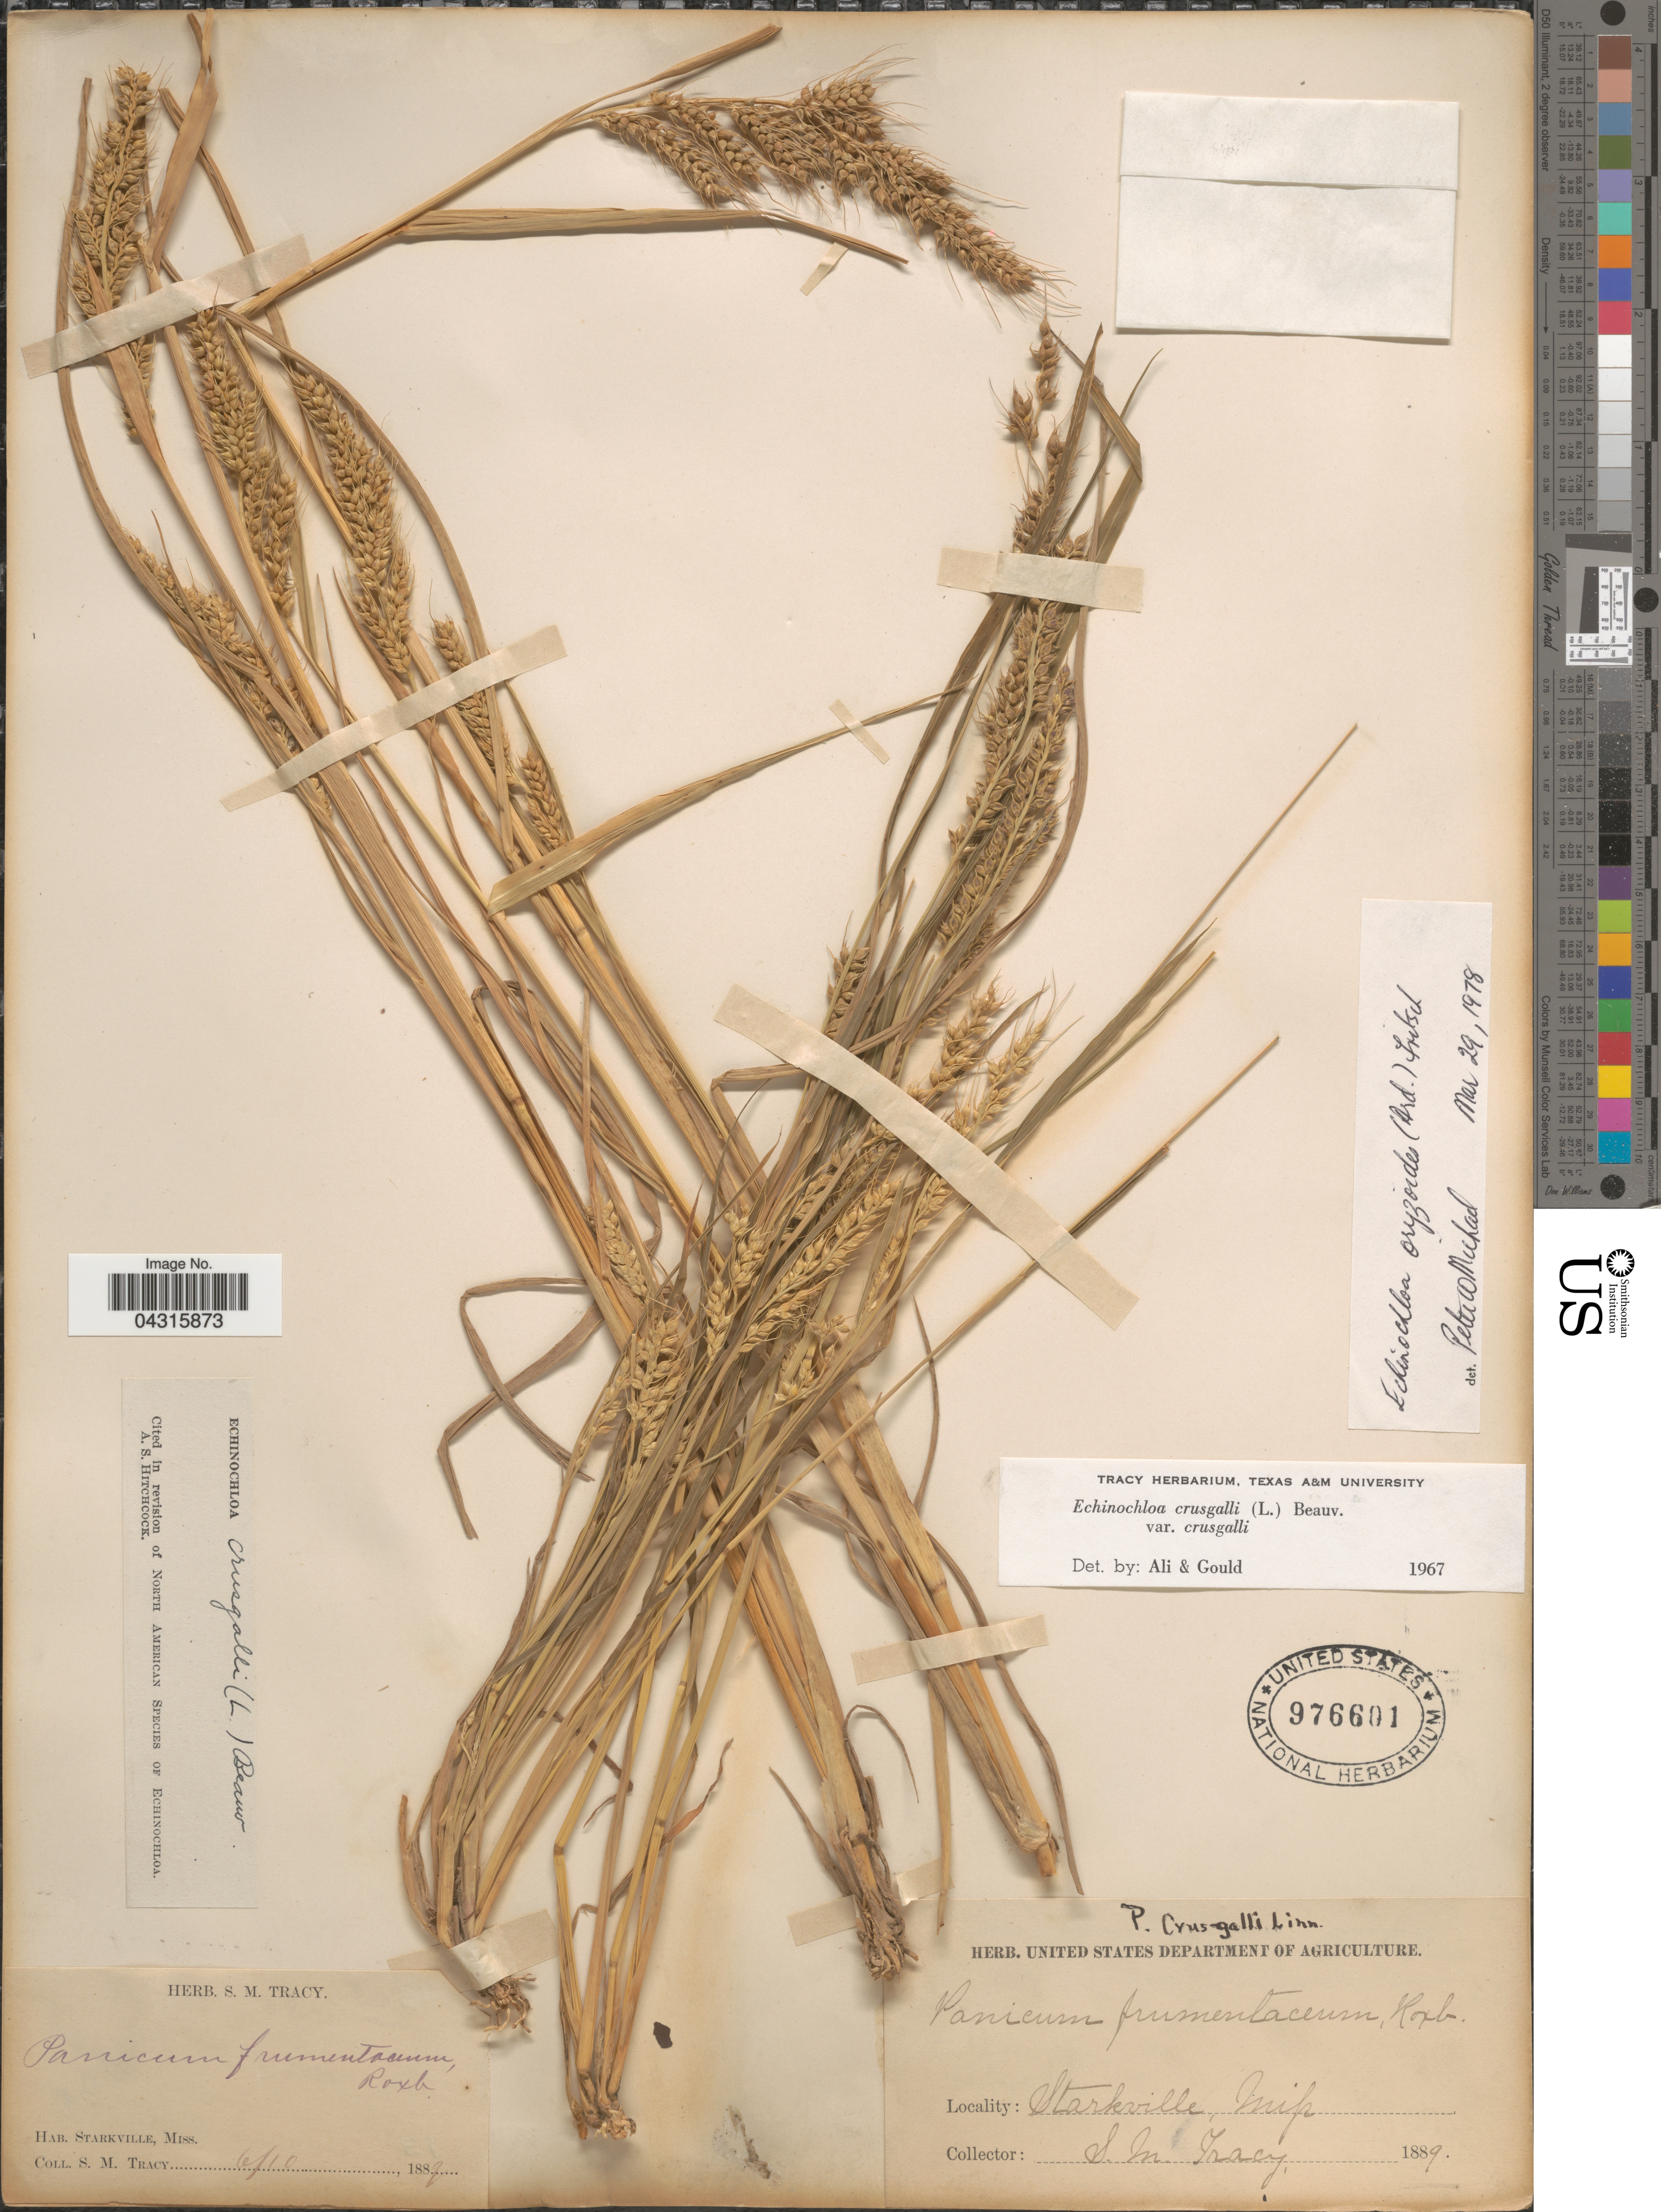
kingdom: Plantae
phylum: Tracheophyta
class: Liliopsida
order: Poales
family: Poaceae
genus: Echinochloa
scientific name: Echinochloa oryzoides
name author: (Ard.) Fritsch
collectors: S. M. Tracy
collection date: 1889-06-10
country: United States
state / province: Mississippi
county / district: Oktibbeha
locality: Starkville.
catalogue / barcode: US 976601